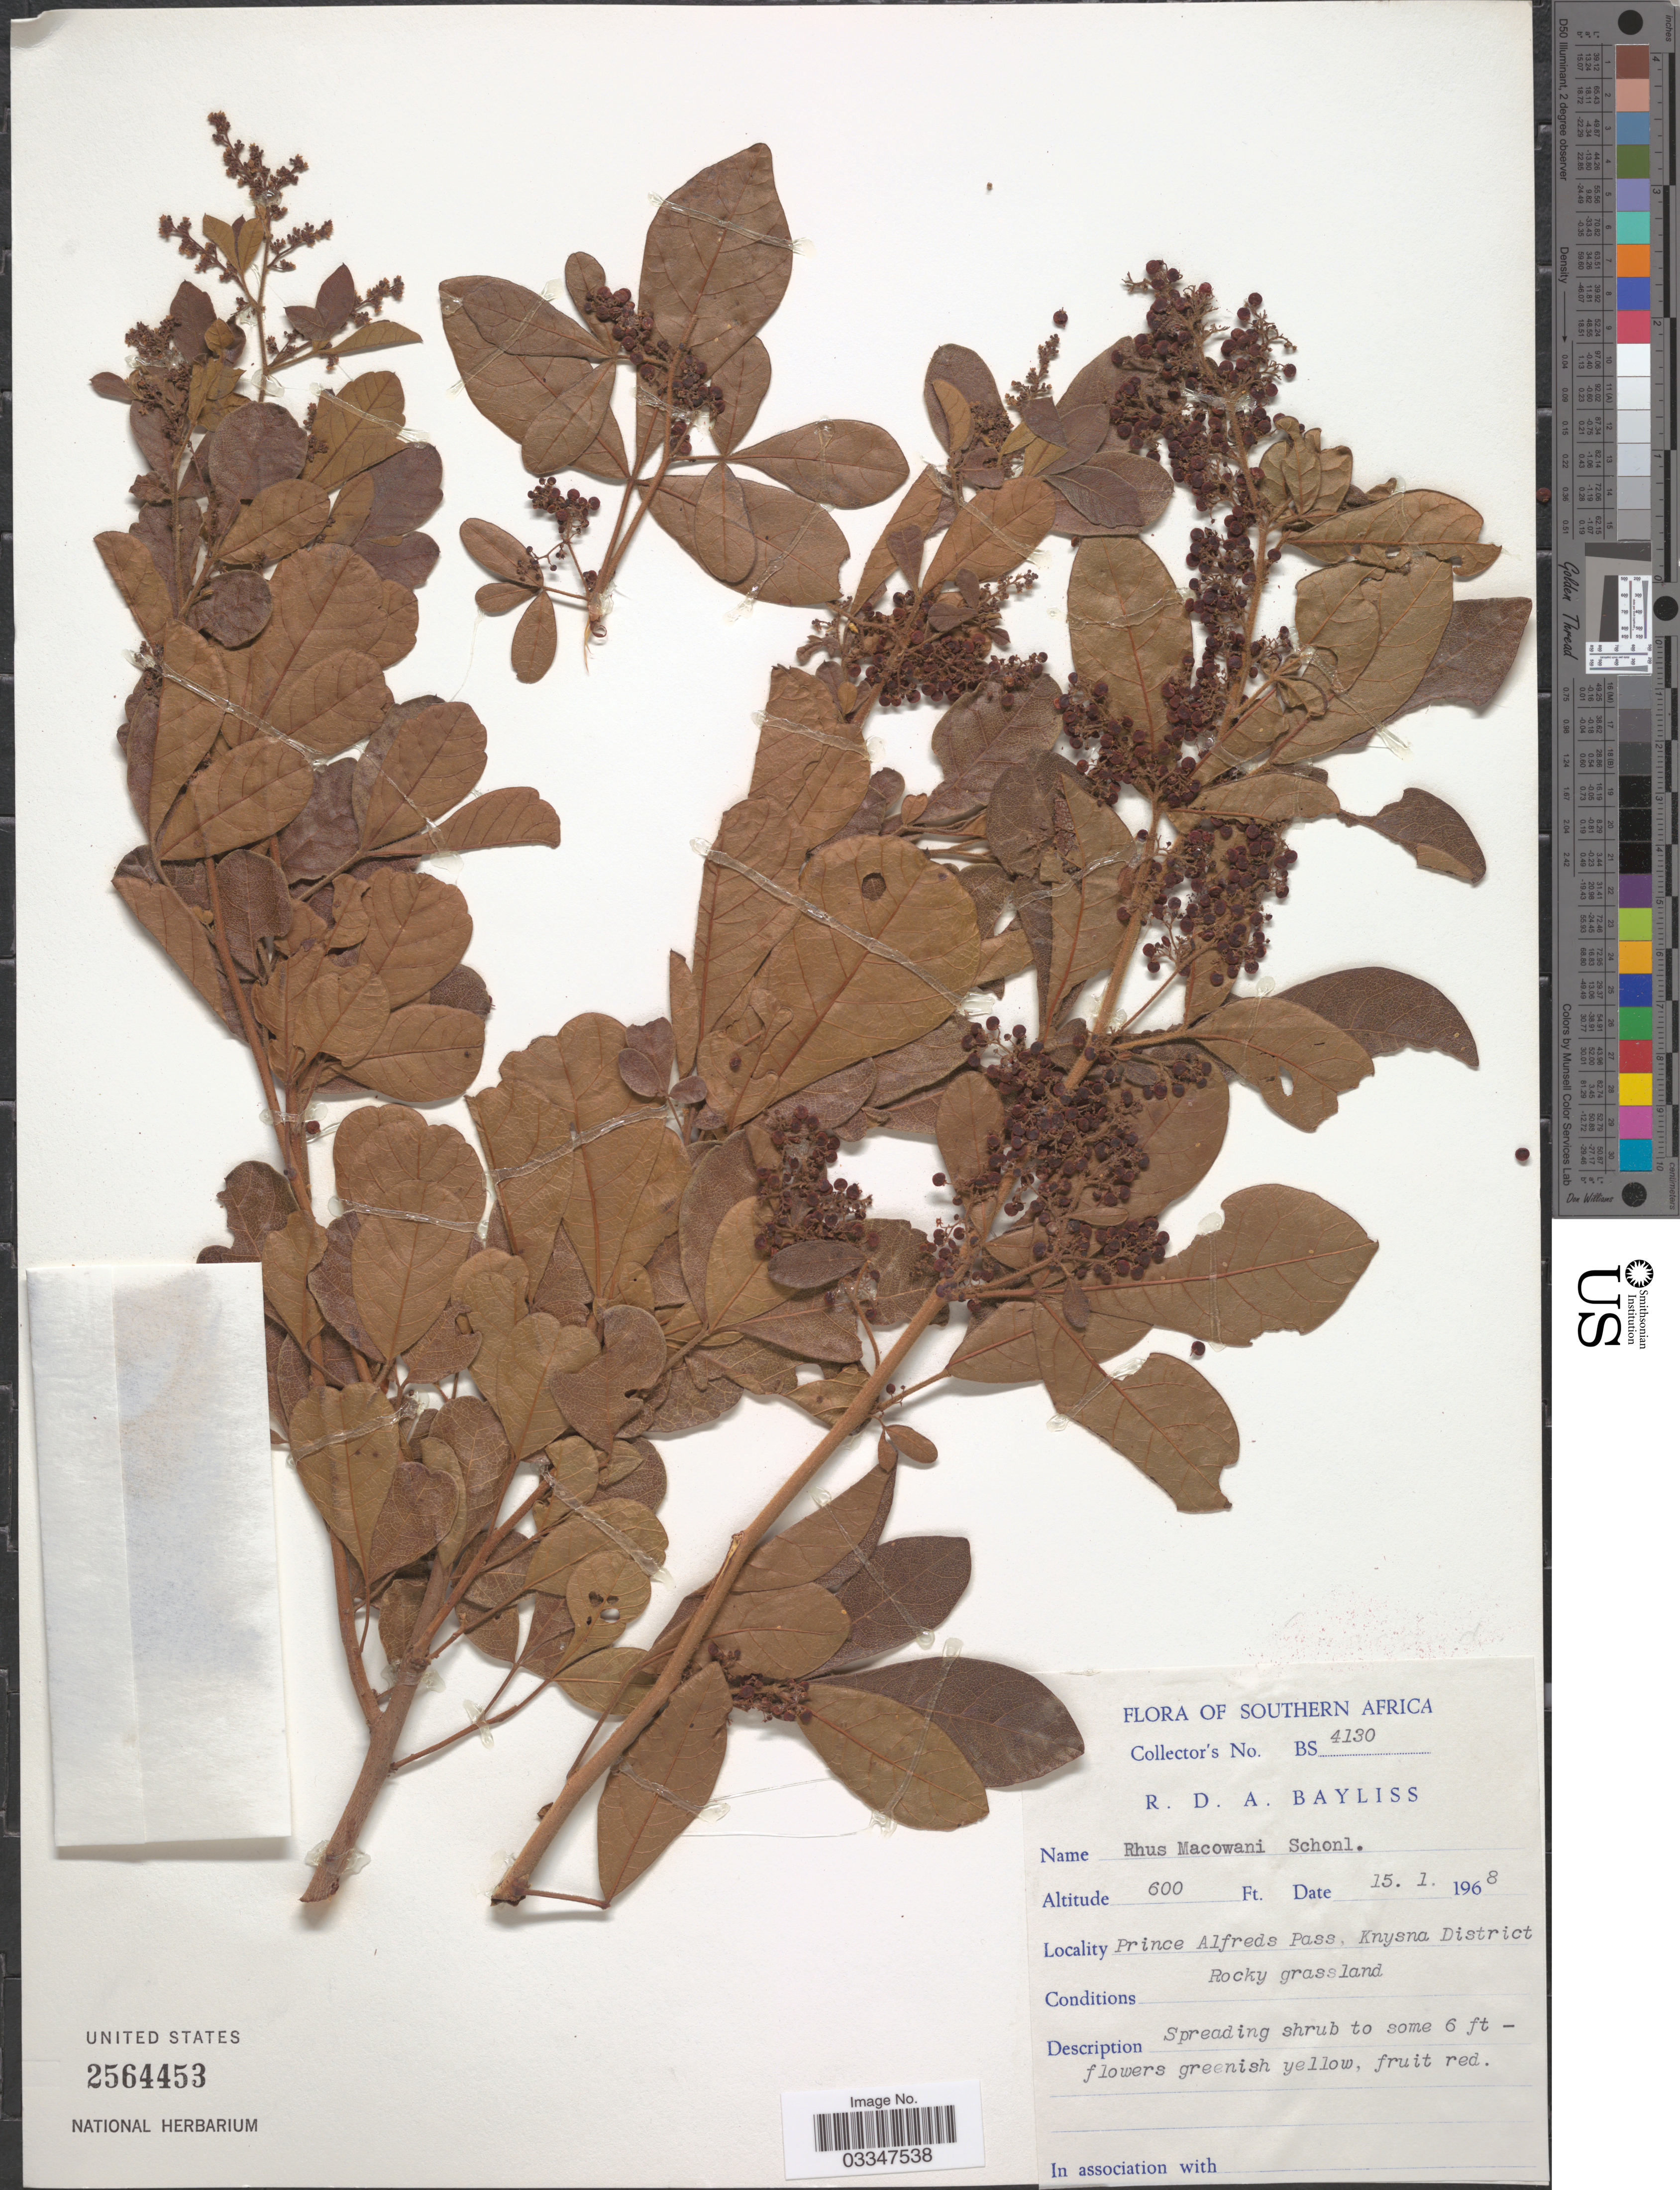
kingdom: Plantae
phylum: Tracheophyta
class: Magnoliopsida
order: Sapindales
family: Anacardiaceae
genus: Rhus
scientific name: Rhus macowanii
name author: Schönland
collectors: R. Bayliss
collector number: BS 4130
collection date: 1968-01-15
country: South Africa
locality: Southern Africa. Prince Alfreds Pass, Knysna District.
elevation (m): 183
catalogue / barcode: US 2564453